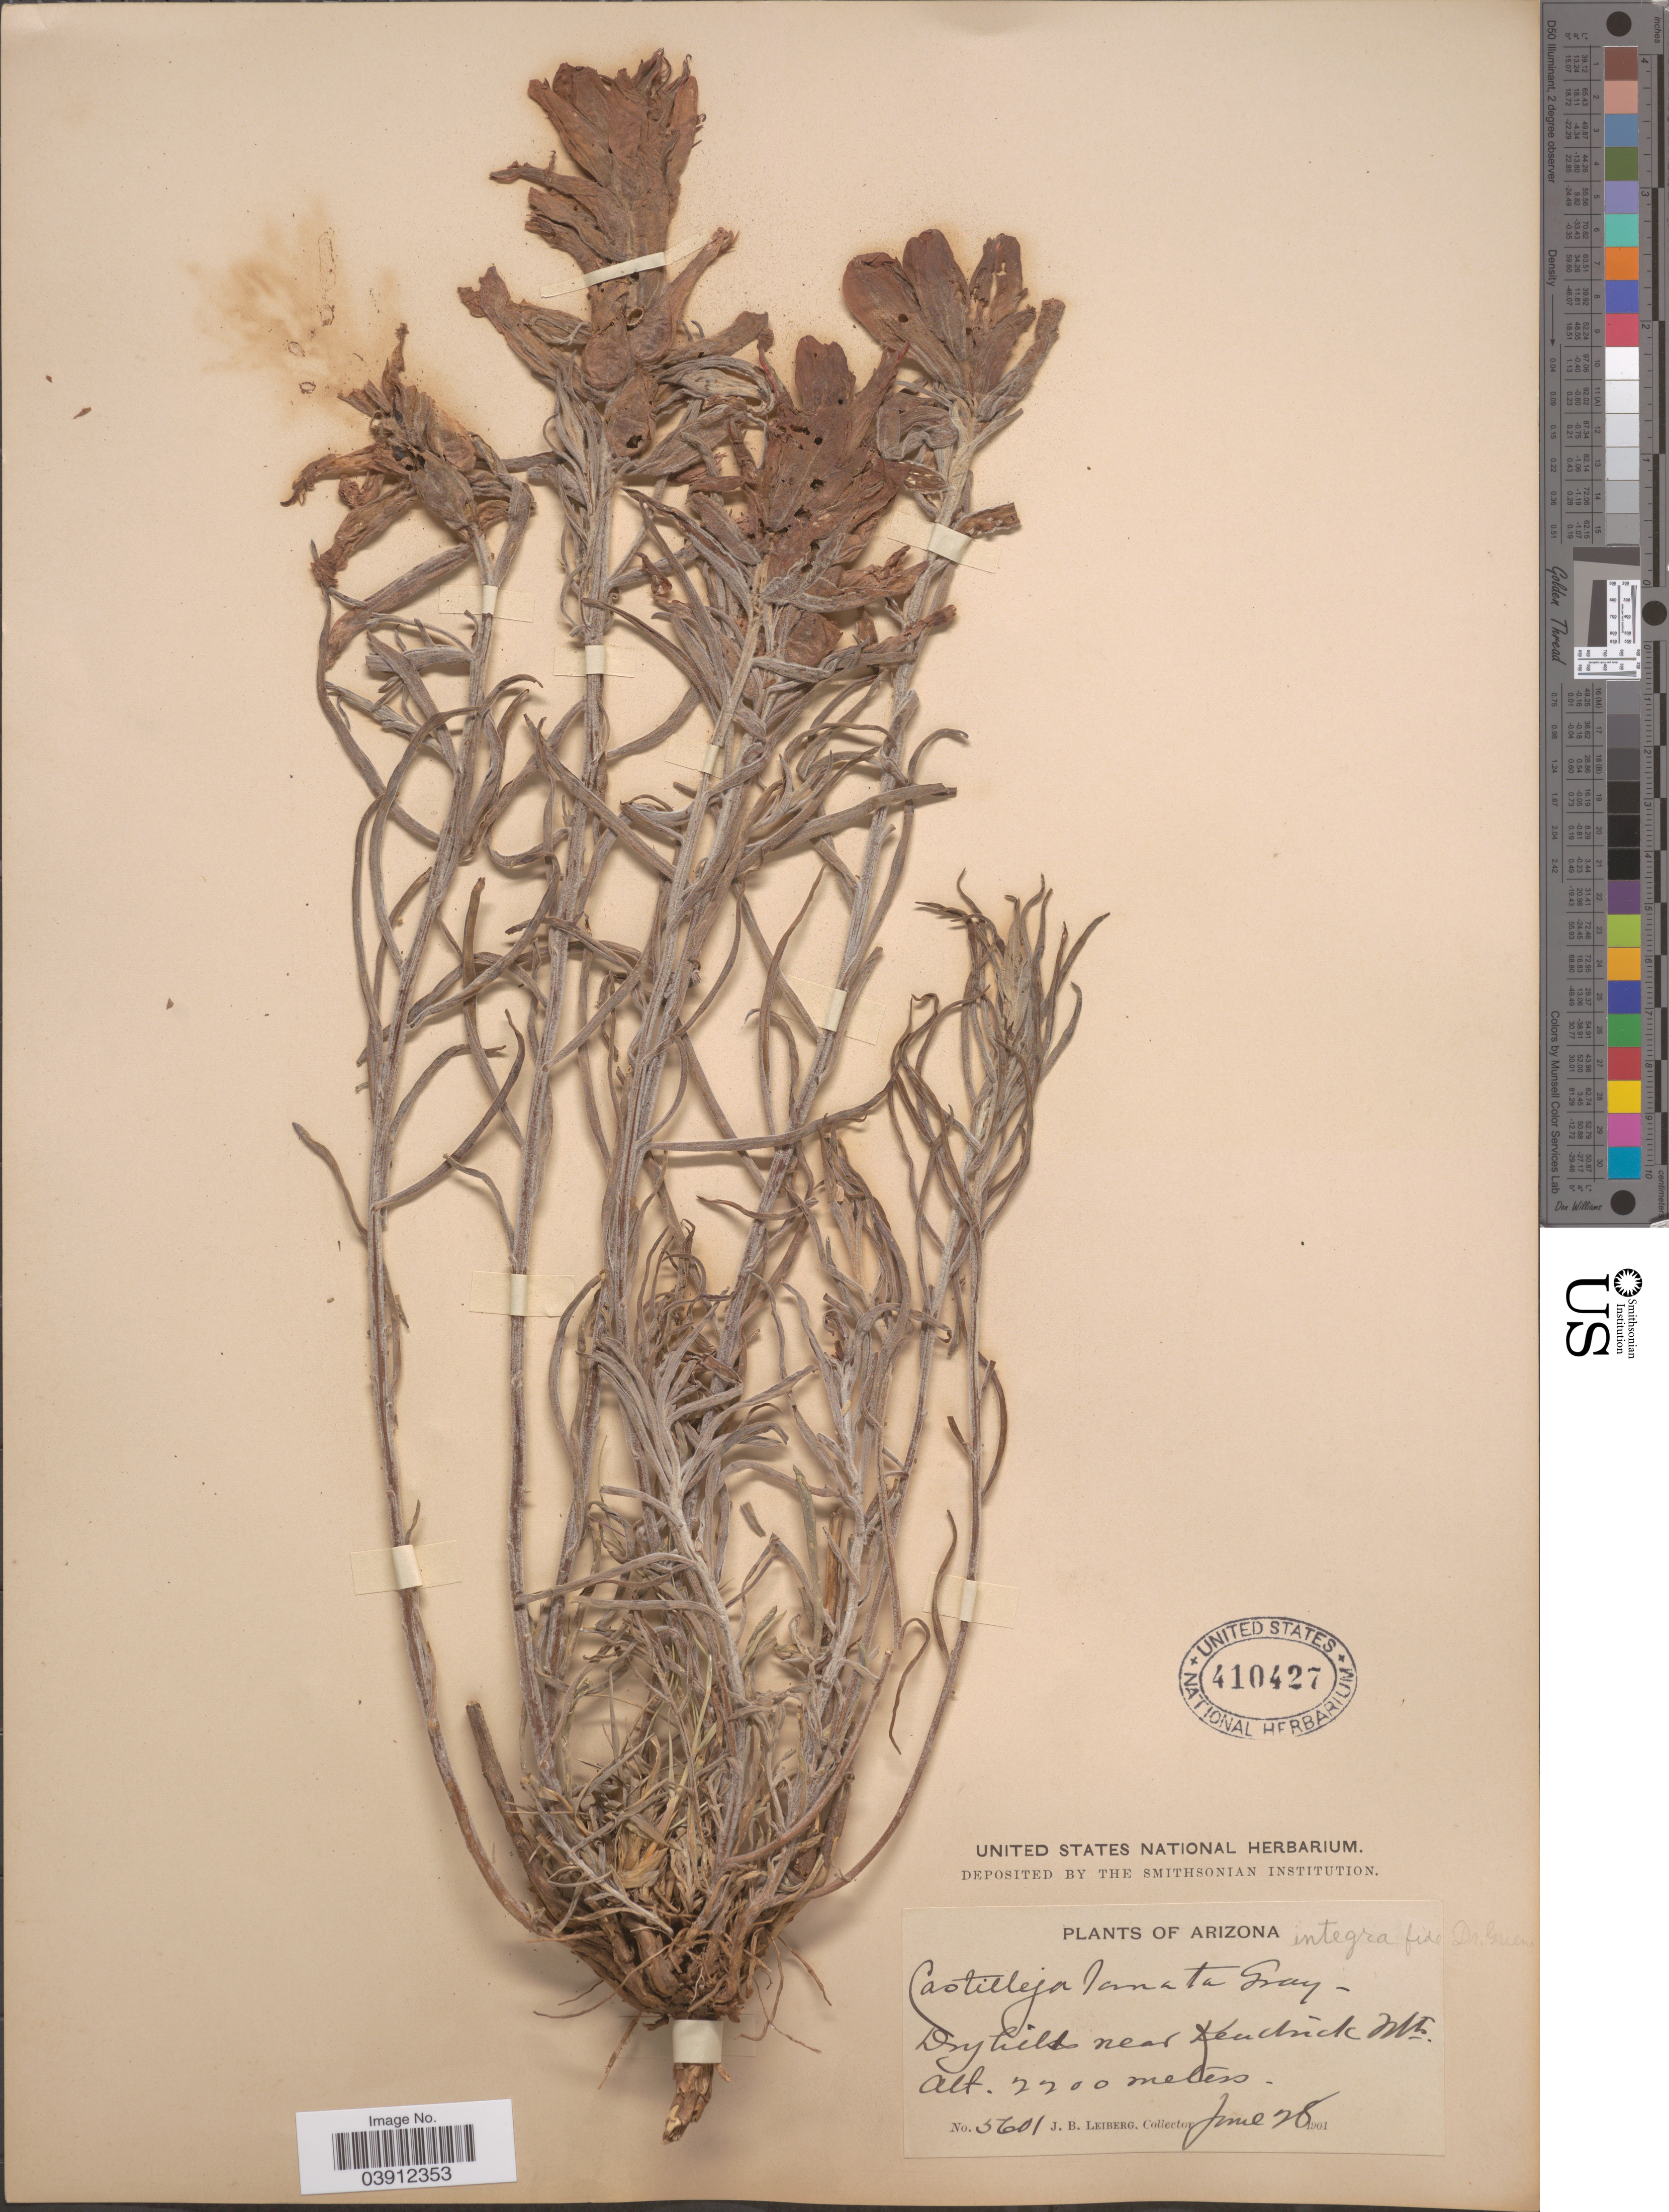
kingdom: Plantae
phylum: Tracheophyta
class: Magnoliopsida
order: Lamiales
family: Orobanchaceae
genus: Castilleja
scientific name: Castilleja integra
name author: A. Gray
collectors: J. B. Leiberg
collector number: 5601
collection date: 1901-06-28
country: United States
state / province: Arizona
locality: Dry hills near Kendrick Mts.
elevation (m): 2200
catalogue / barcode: US 410427